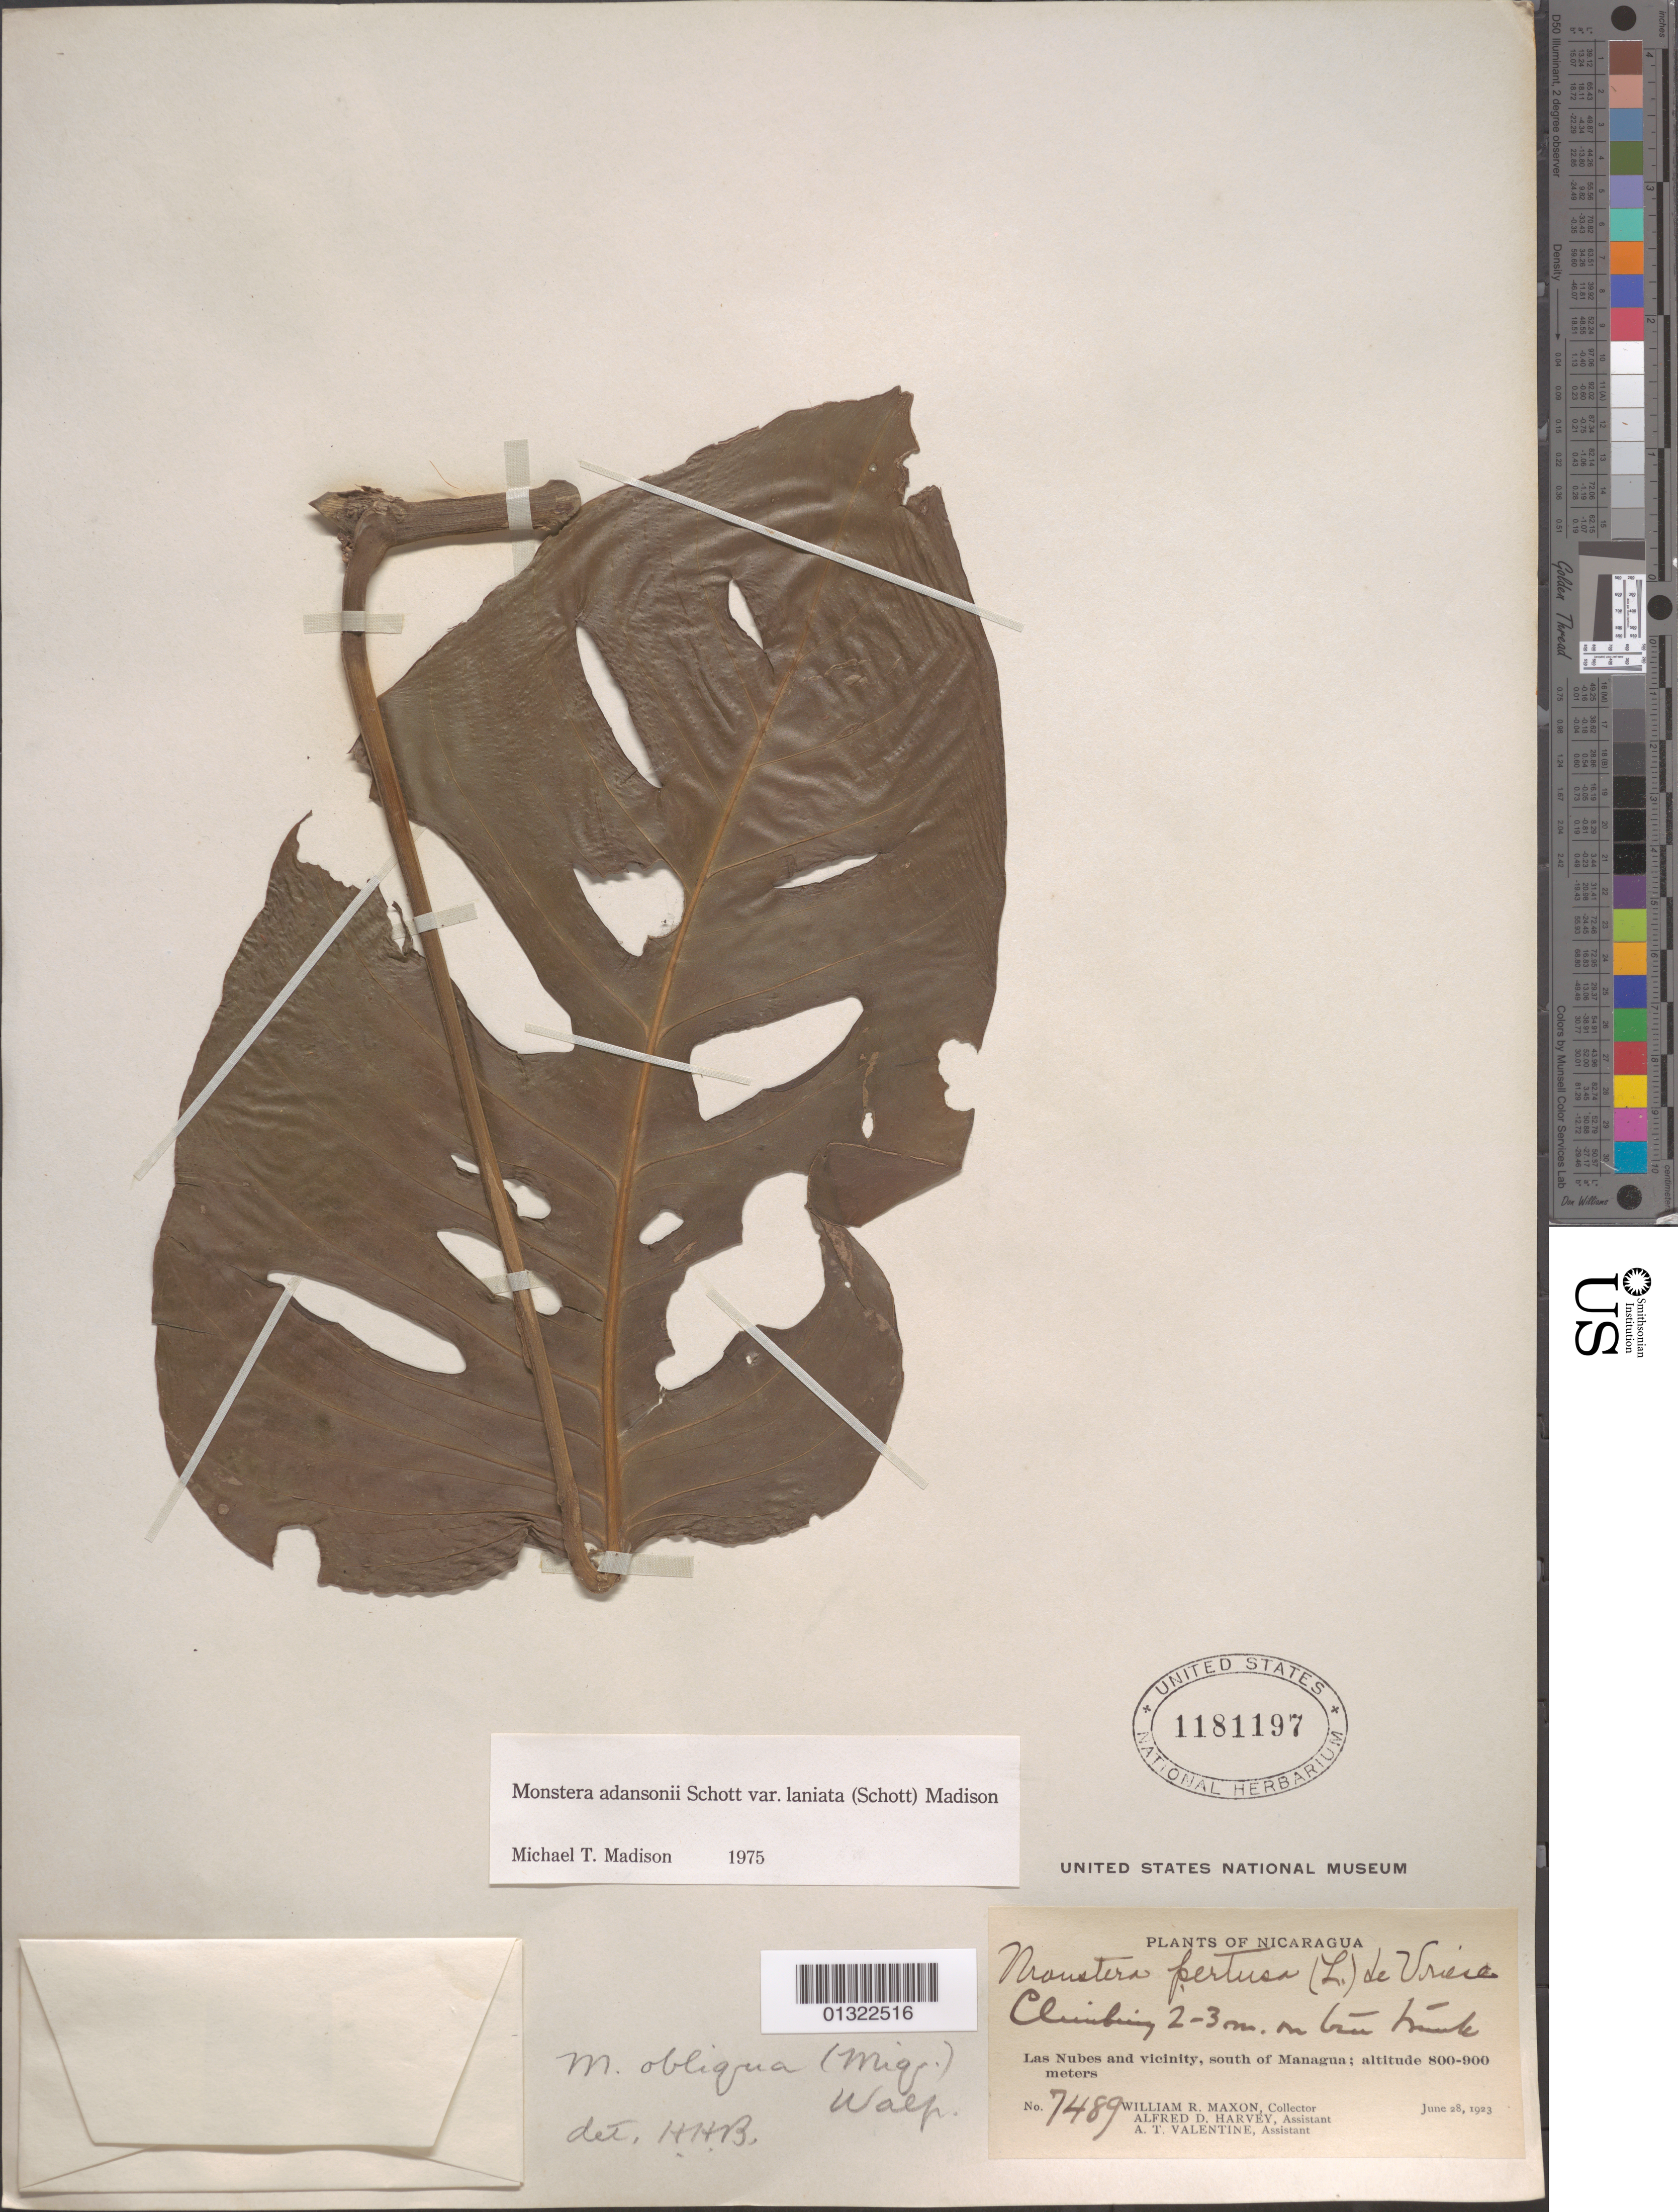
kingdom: Plantae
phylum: Tracheophyta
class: Liliopsida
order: Alismatales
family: Araceae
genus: Monstera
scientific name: Monstera adansonii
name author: Schott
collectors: W. R. Maxon, A. D. Harvey & A. Valentine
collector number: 7489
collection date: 1923-06-28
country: Nicaragua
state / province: Managua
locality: Las Nubes and vicinity, south of Managua.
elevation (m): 800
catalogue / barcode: US 1181197